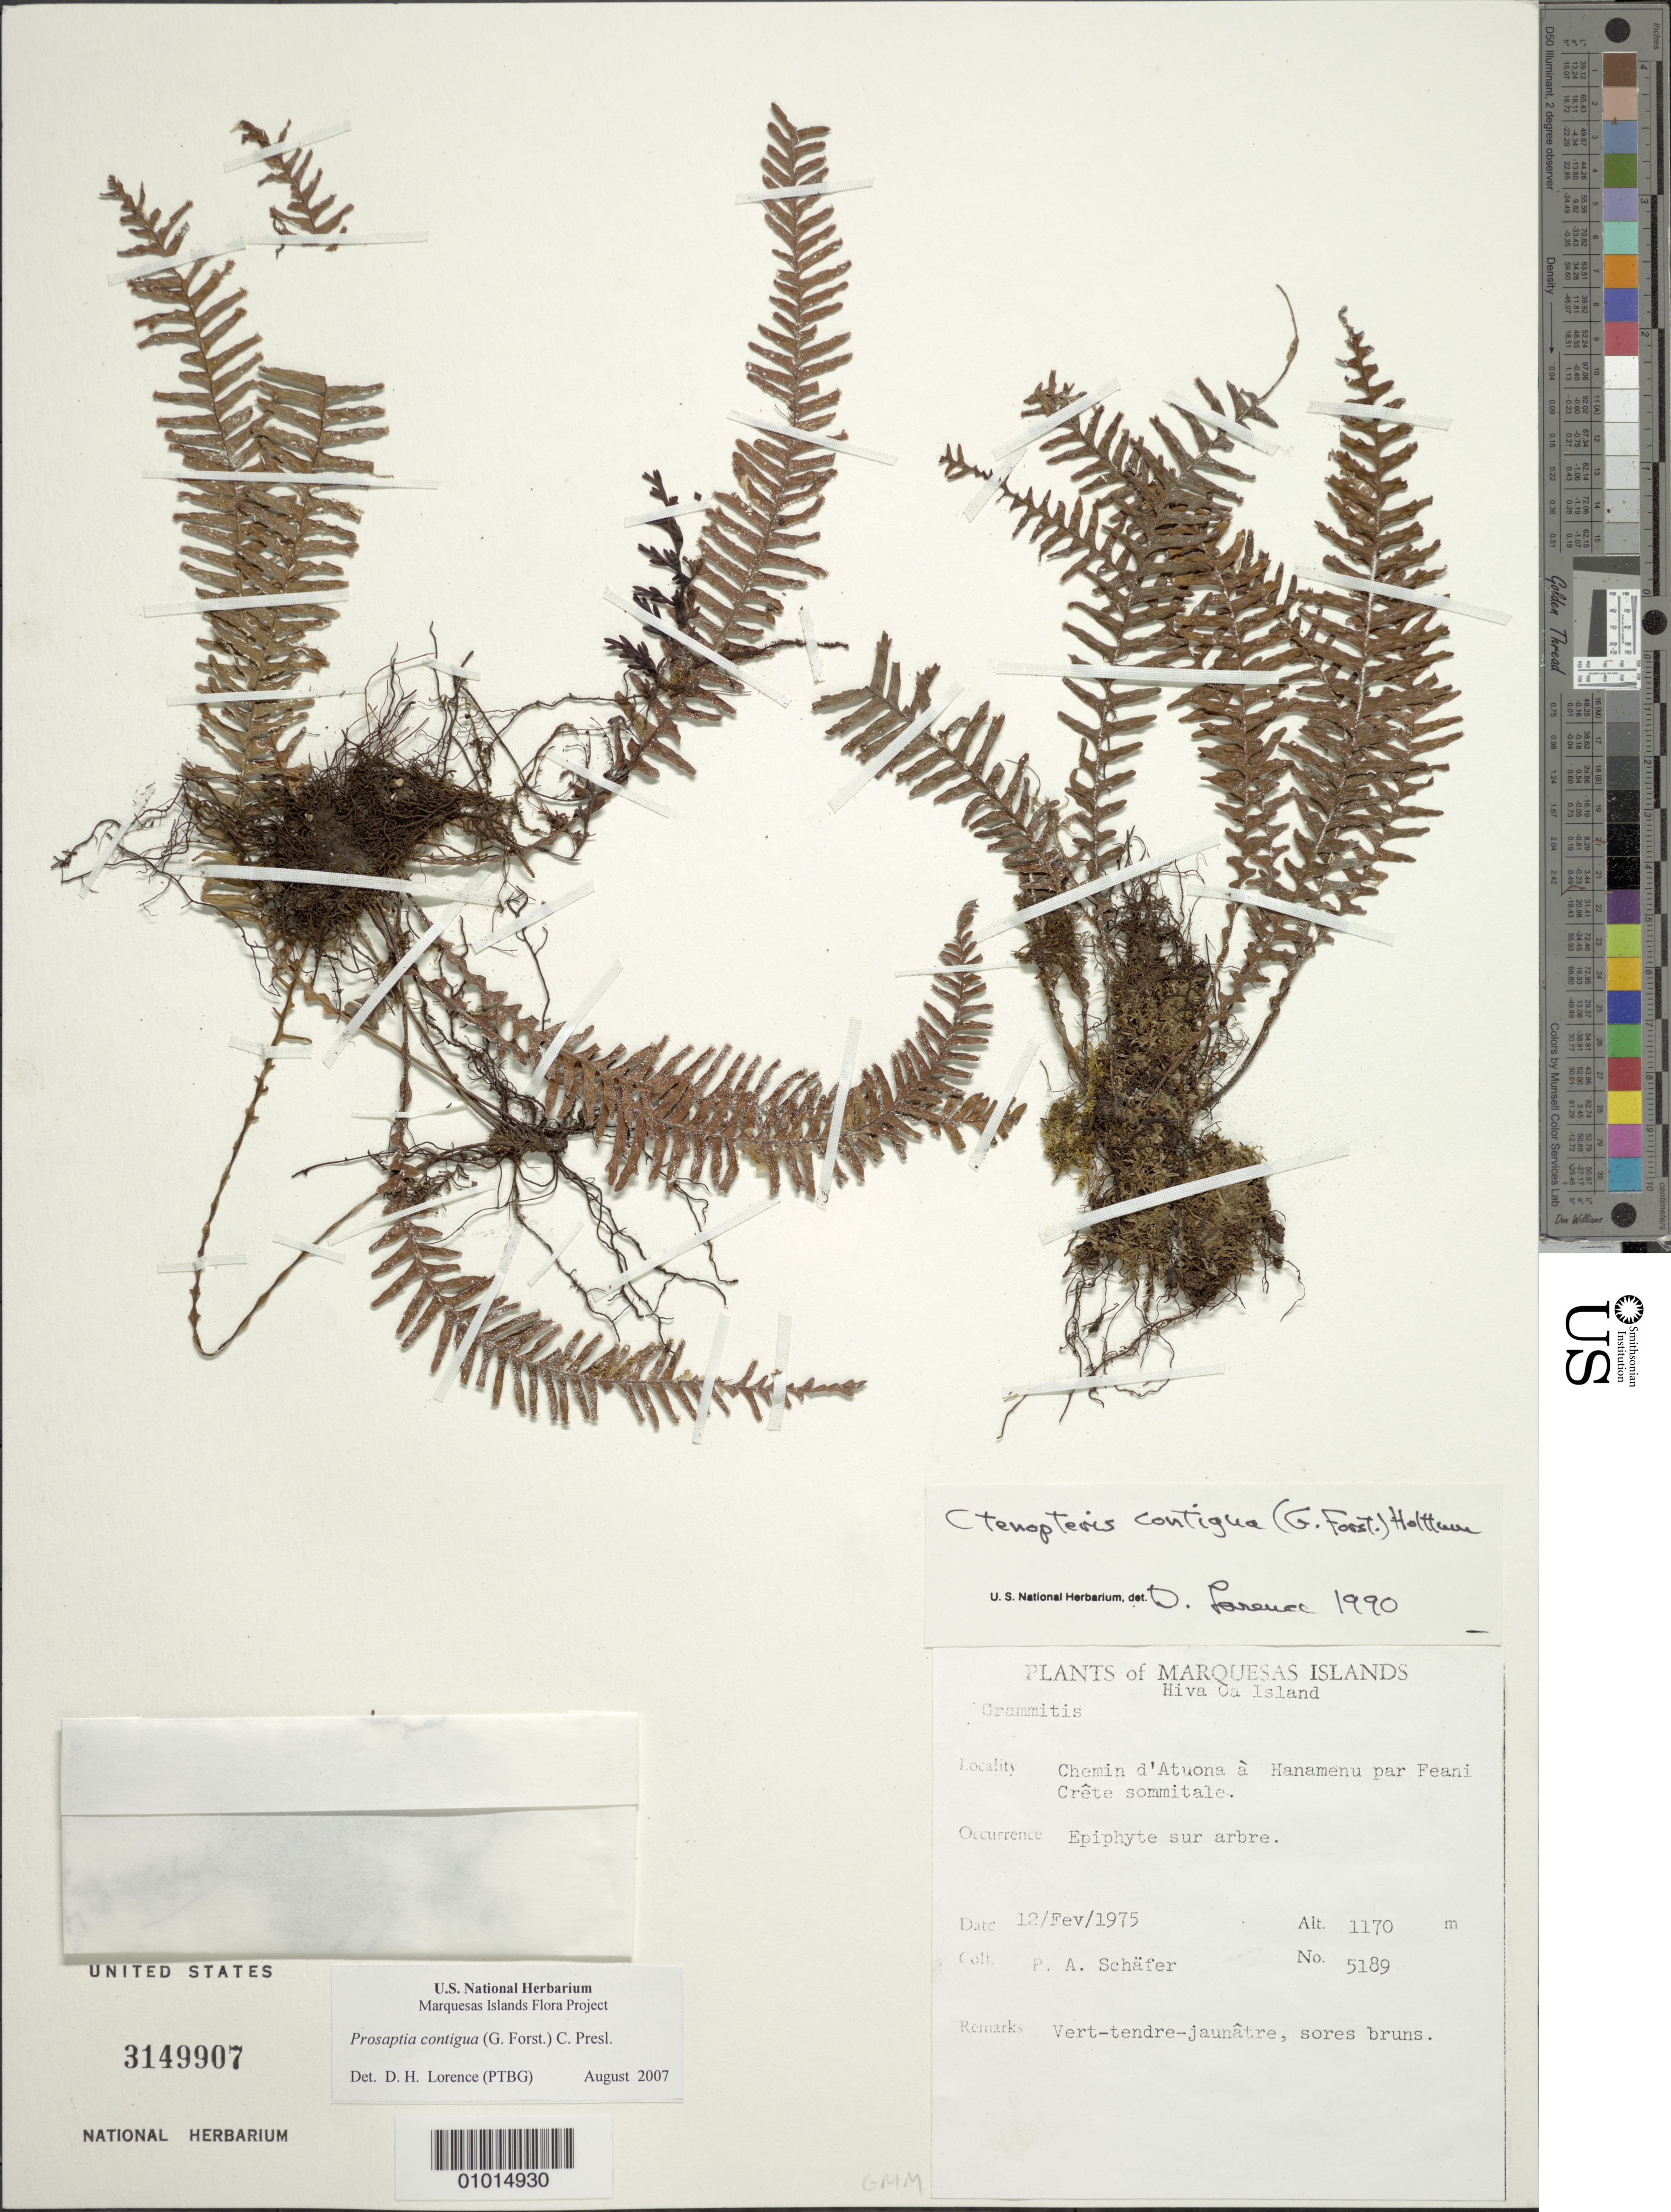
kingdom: Plantae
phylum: Tracheophyta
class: Polypodiopsida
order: Polypodiales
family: Polypodiaceae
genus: Prosaptia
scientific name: Prosaptia contigua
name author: (G. Forst.) Presl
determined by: Lorence, David H., (PTBG), National Tropical Botanical Garden (UNITED STATES)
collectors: P. A. Schäfer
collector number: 5189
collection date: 1975-02-12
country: French Polynesia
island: Hiva Oa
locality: Chemin d'Atuona à Hanamenu par Feani, crête sommitale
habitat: Epiphyte sur arbre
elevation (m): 1170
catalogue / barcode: US 3149907